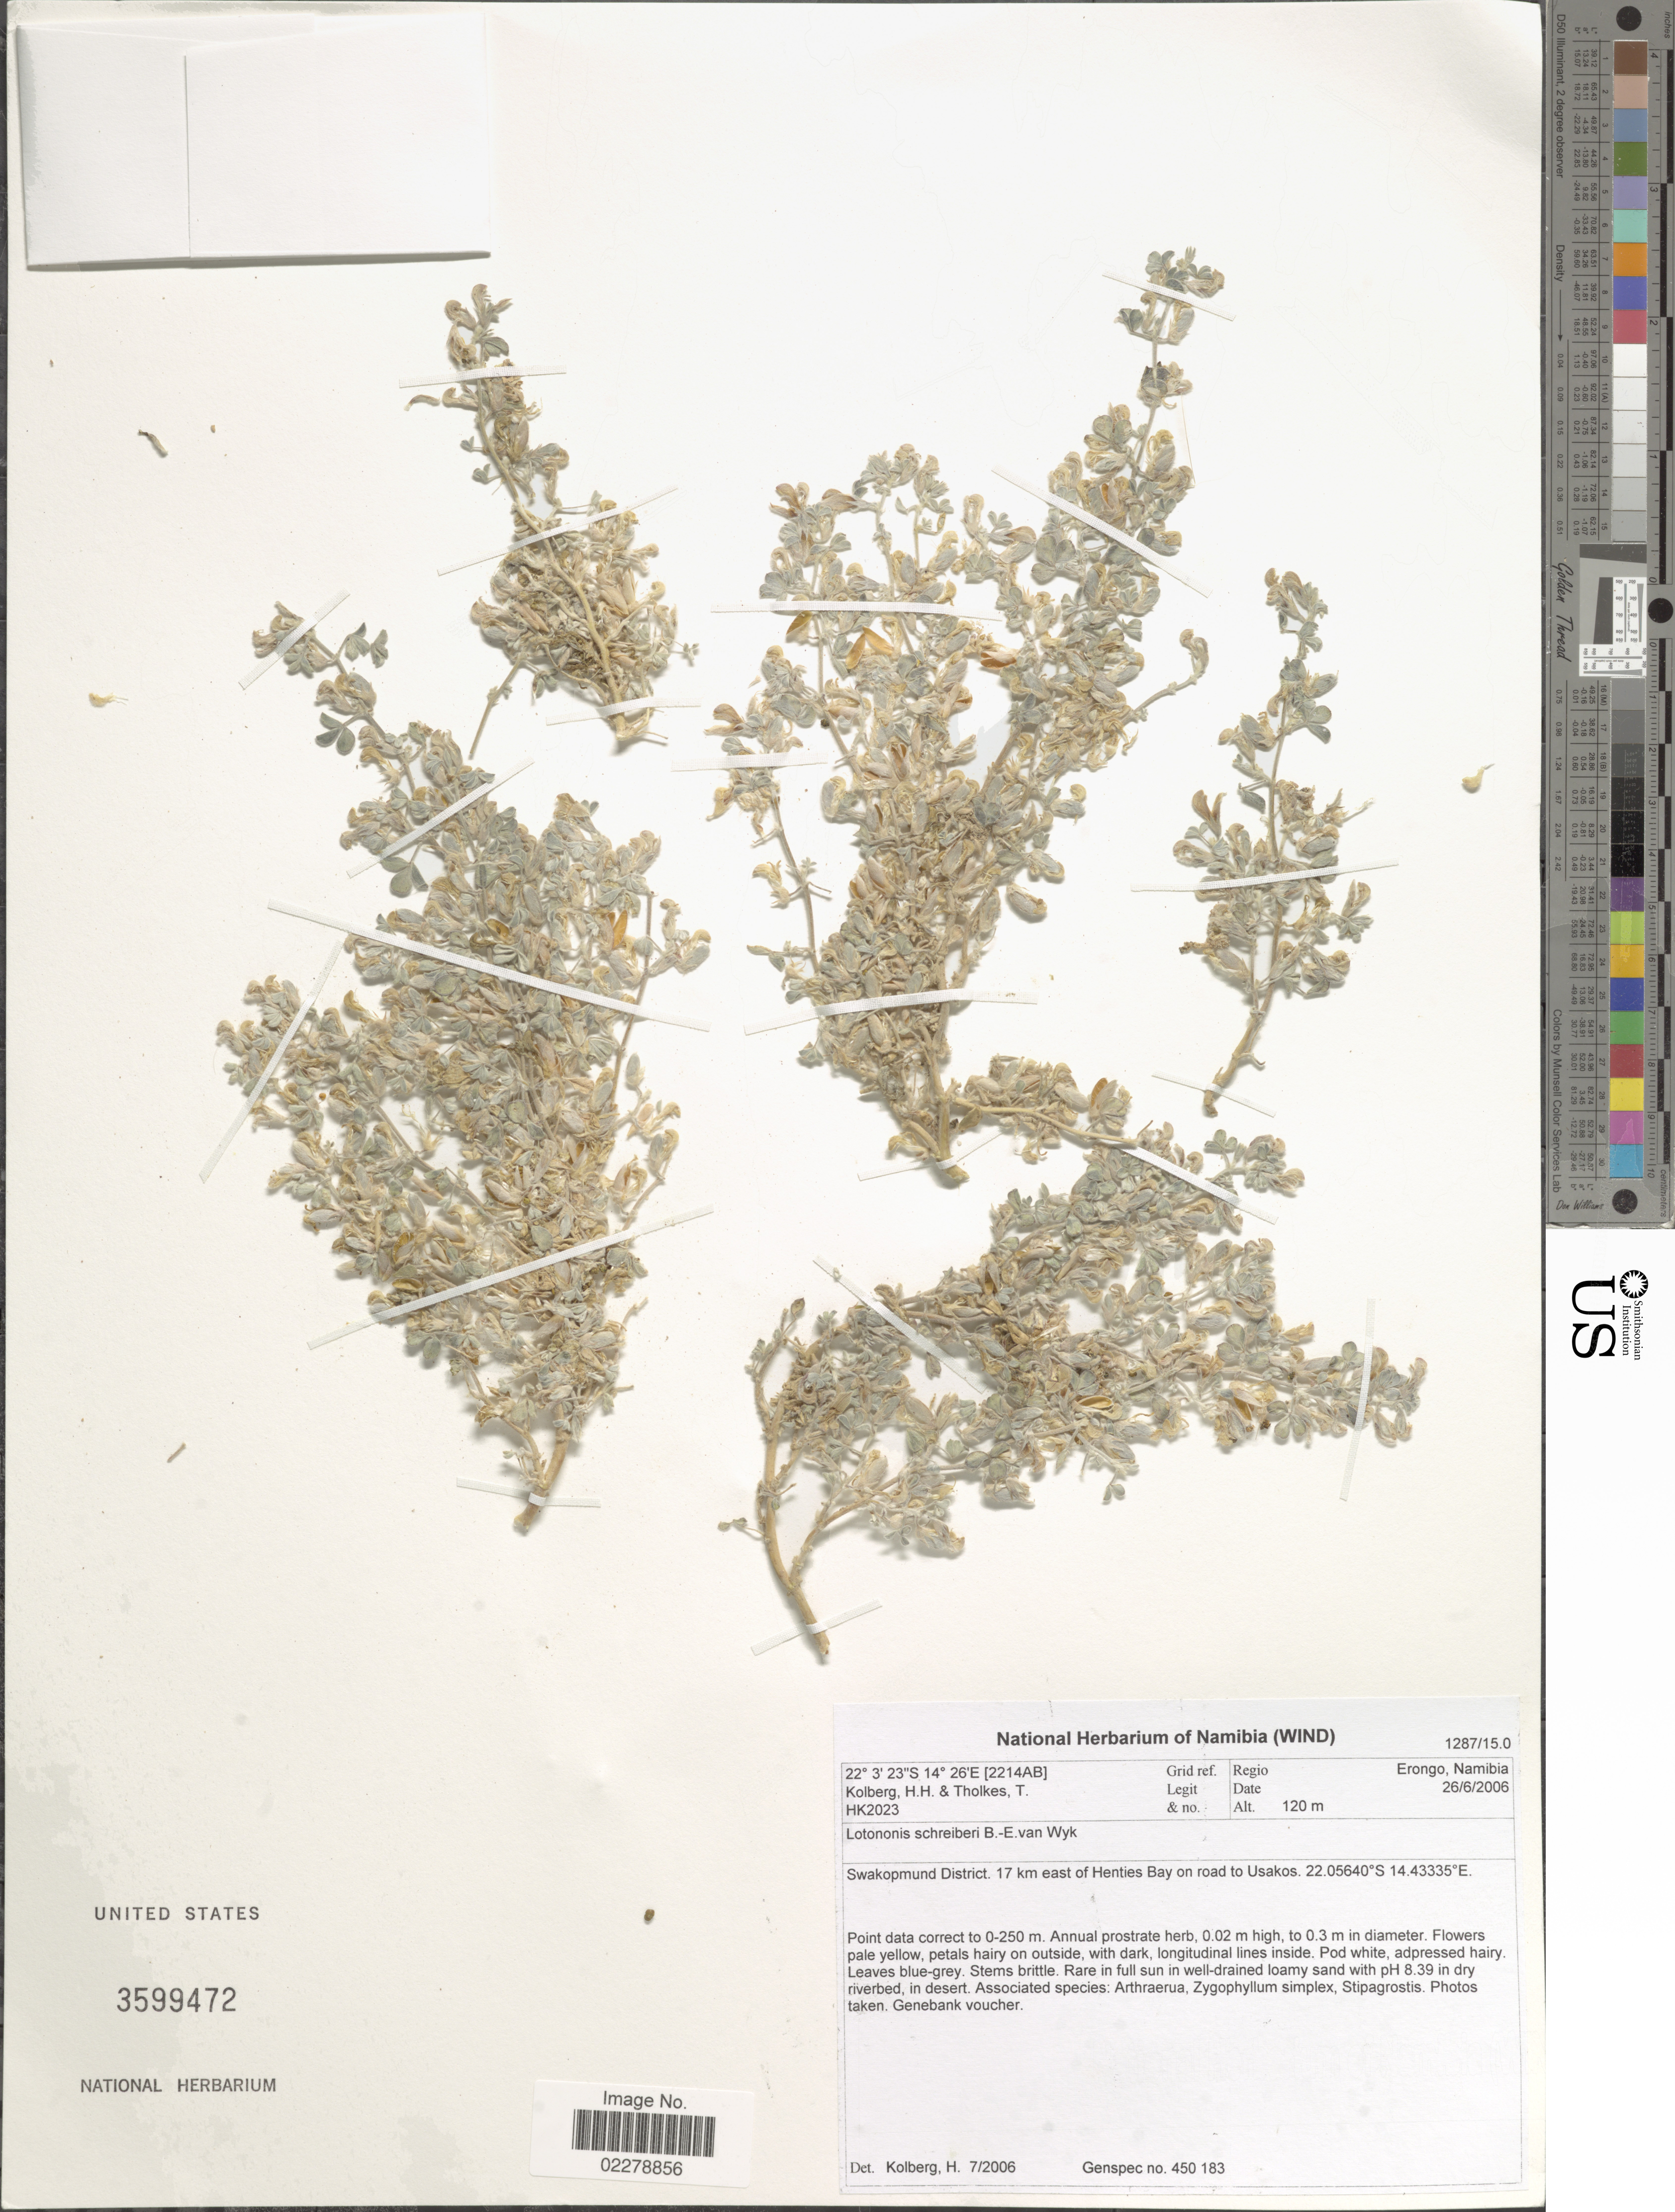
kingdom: Plantae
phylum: Tracheophyta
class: Magnoliopsida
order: Fabales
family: Fabaceae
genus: Lotononis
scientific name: Lotononis schreiberi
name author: B.-E. van Wyk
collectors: H. H. Kolberg & T. Tholkes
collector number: HK2023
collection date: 2006-06-26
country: Namibia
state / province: Erongo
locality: Swakopmund District. 17 km east of Henties Bay on road to Usakos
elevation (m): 120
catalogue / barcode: US 3599472